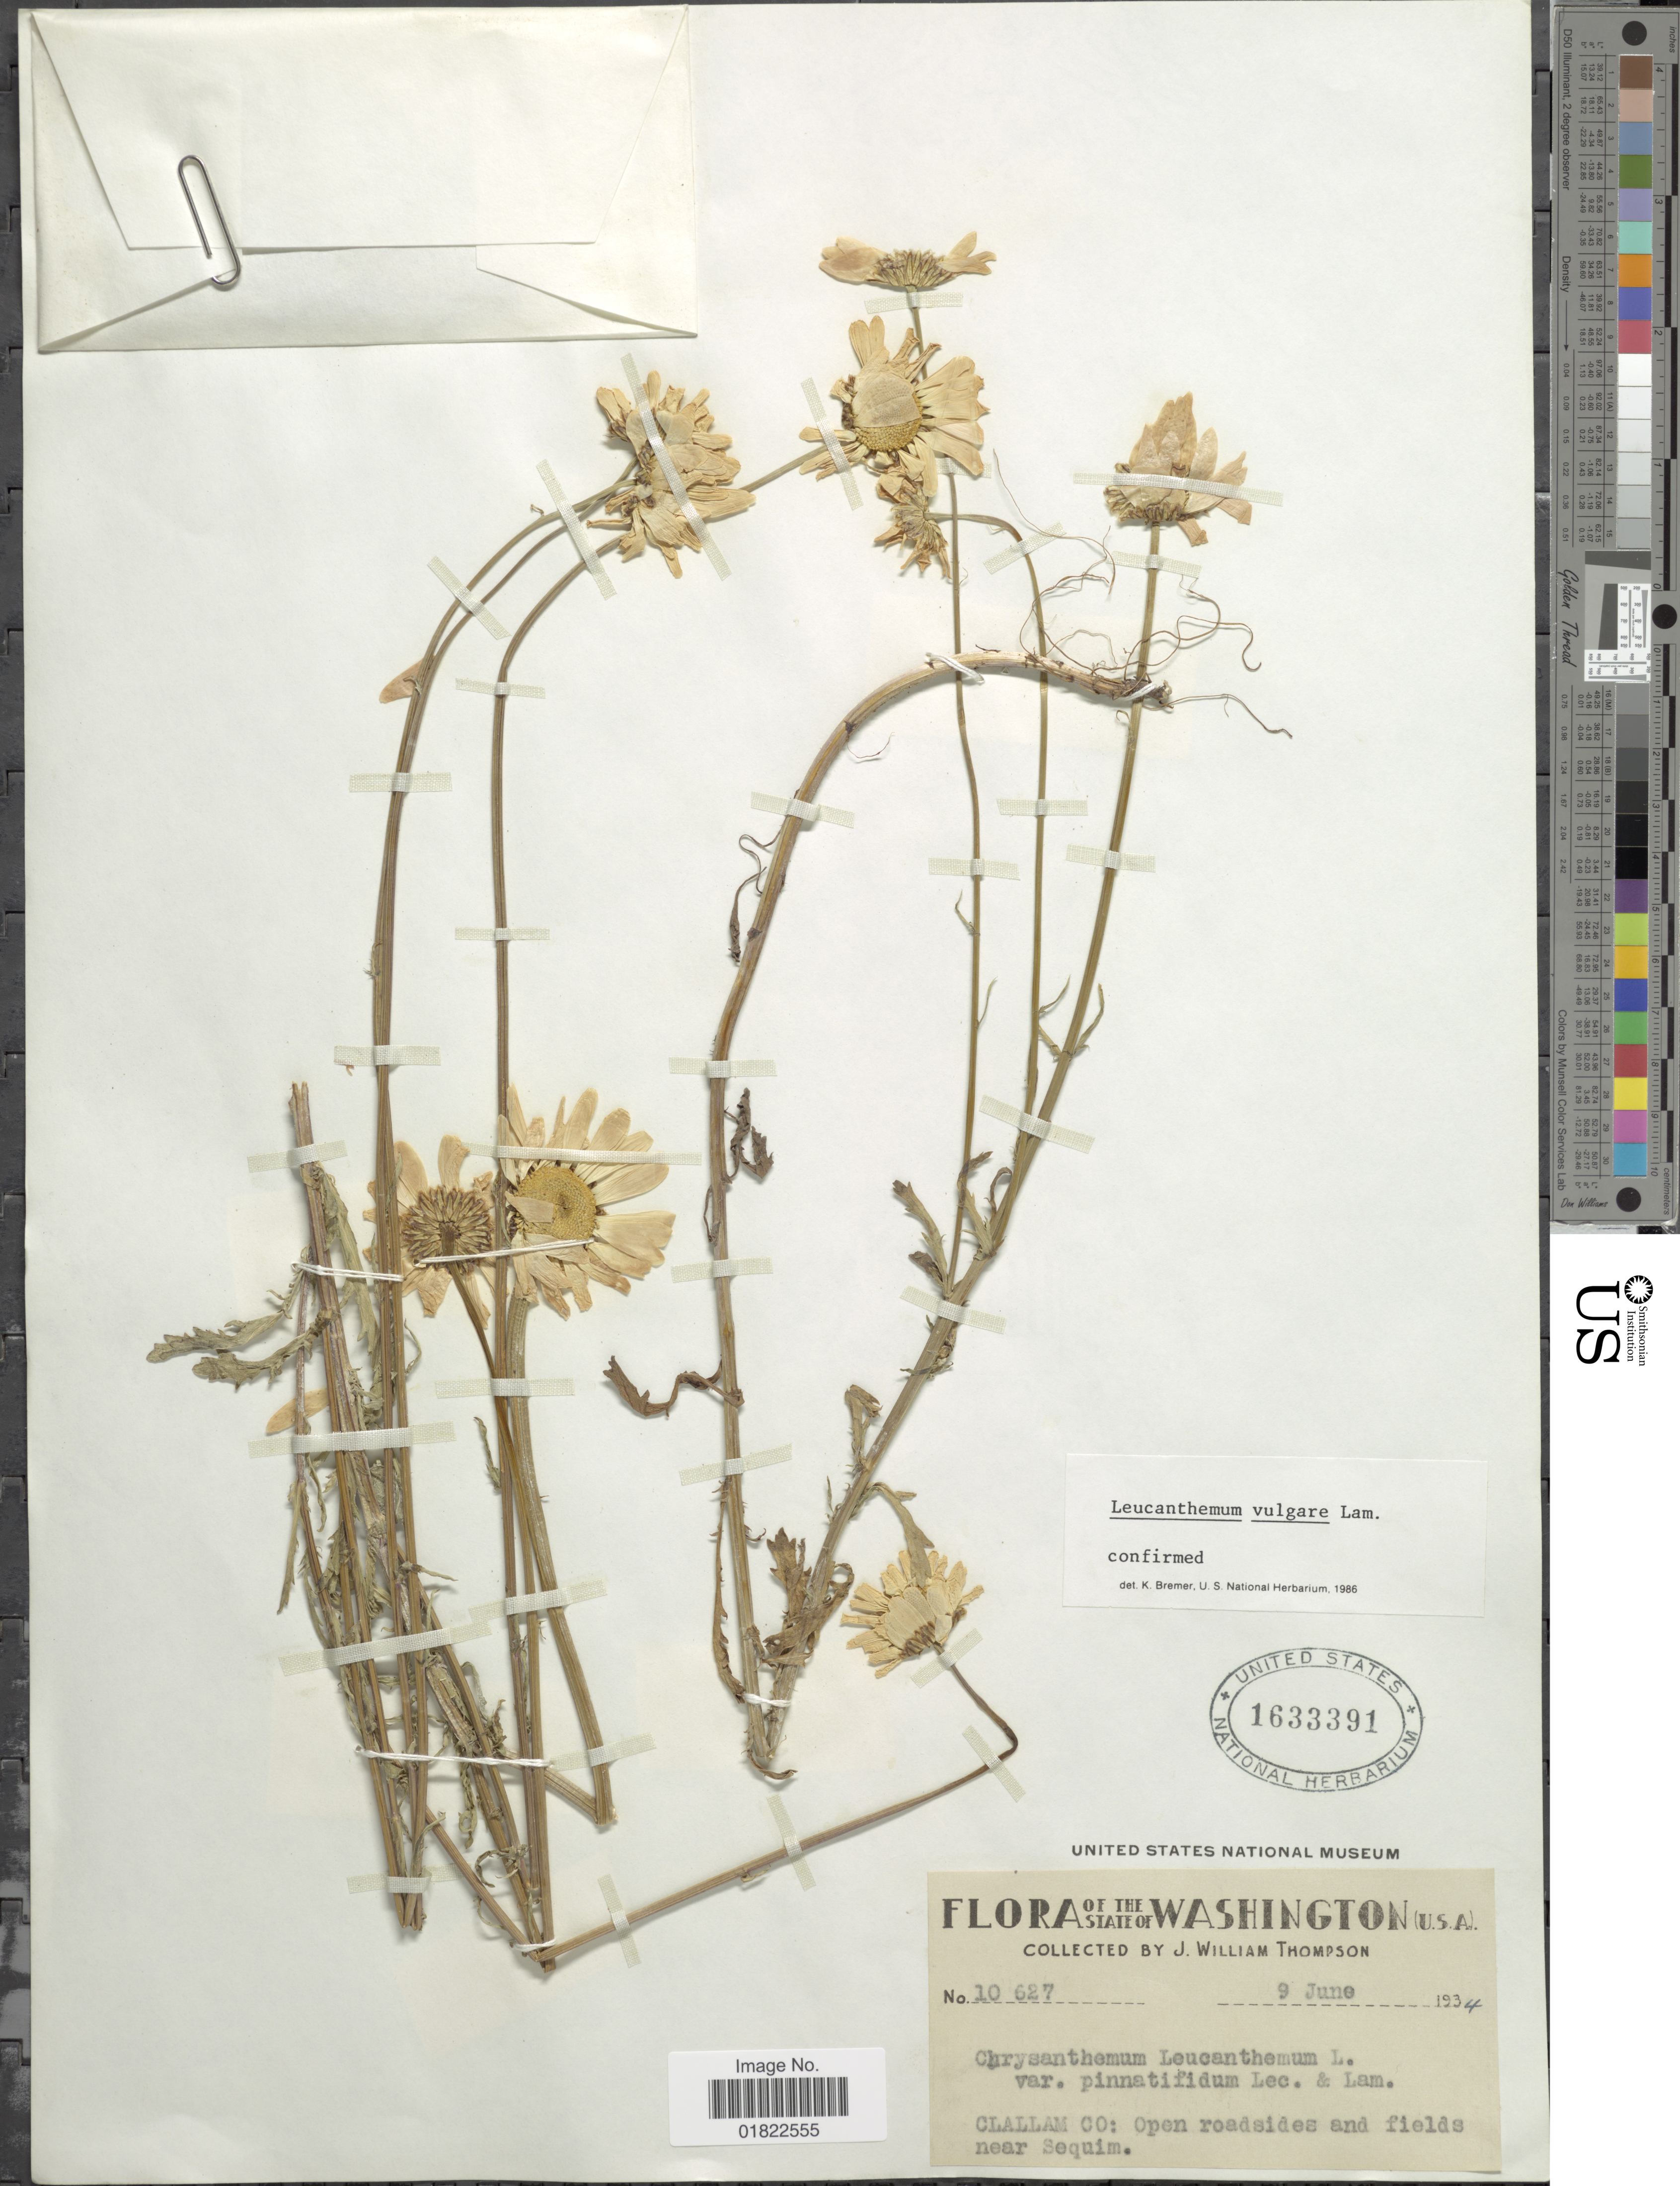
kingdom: Plantae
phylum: Tracheophyta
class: Magnoliopsida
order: Asterales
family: Asteraceae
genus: Leucanthemum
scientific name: Leucanthemum vulgare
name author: Lam.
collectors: J. W. Thompson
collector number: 10627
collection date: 1934-06-09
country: United States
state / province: Washington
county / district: Clallam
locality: Clallam CoL Open rpadsides and fields near Sequim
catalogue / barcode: US 1633391